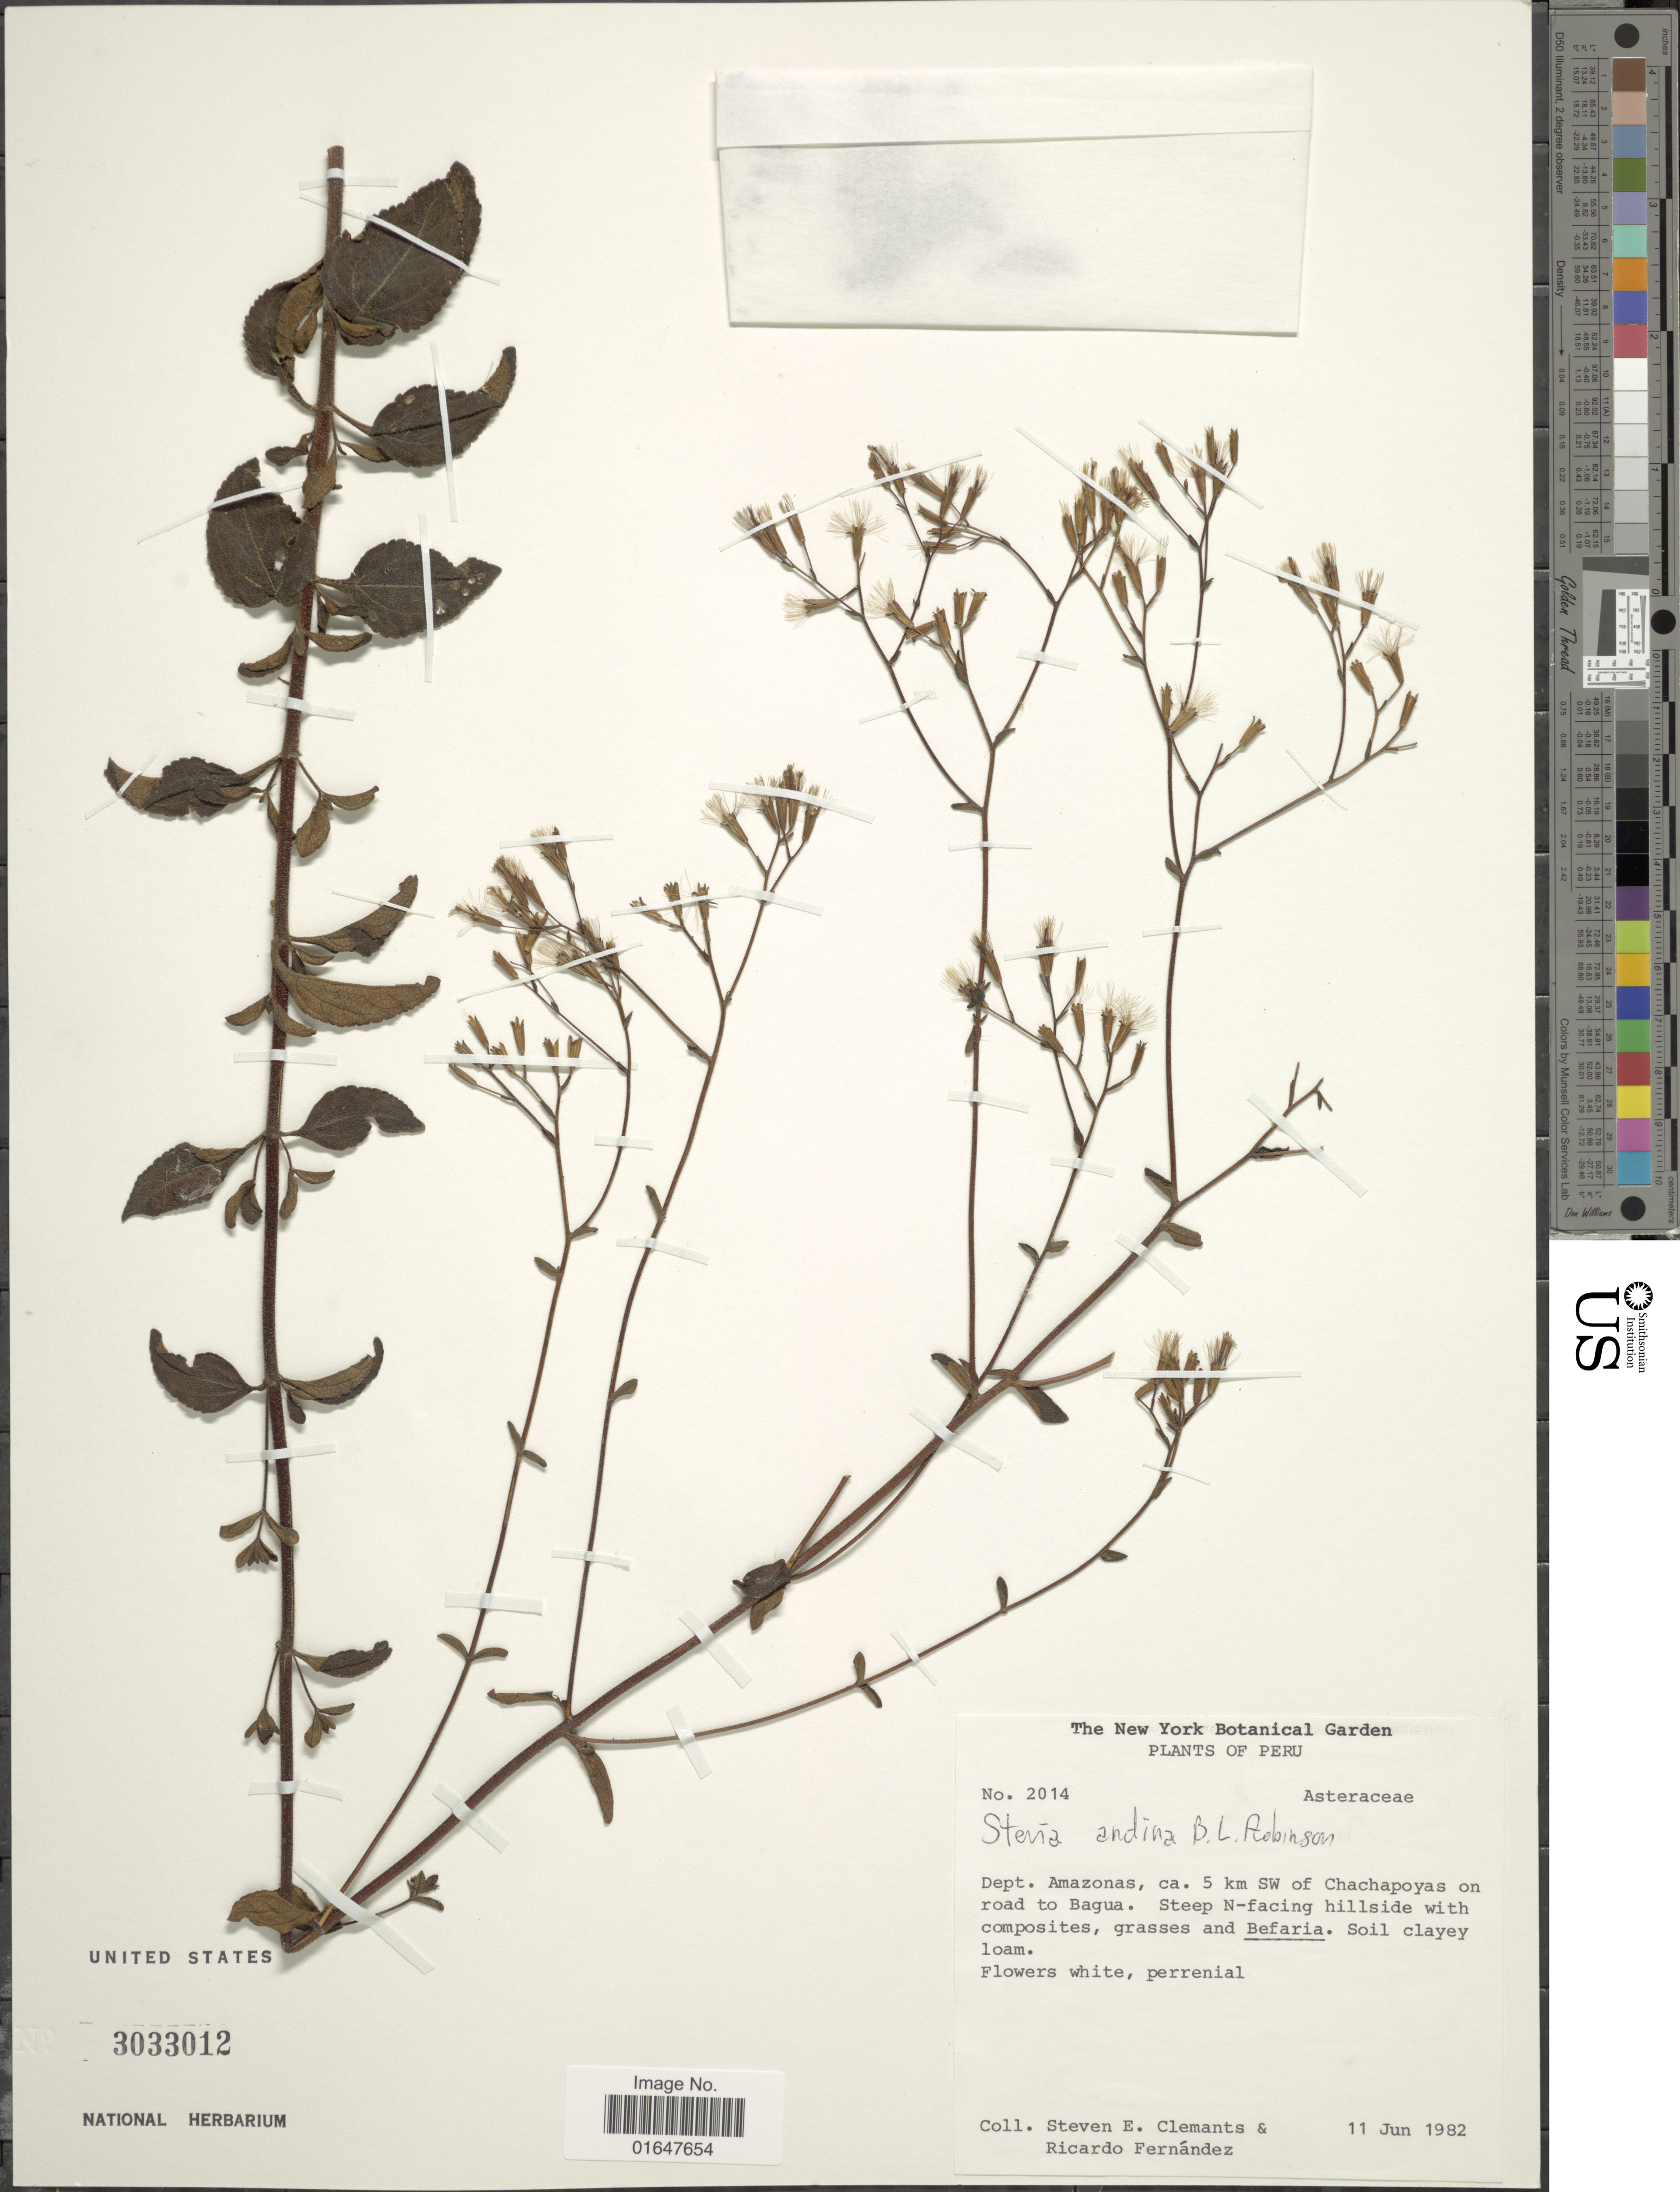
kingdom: Plantae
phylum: Tracheophyta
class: Magnoliopsida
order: Asterales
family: Asteraceae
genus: Stevia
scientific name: Stevia andina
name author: B.L. Rob.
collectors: S. Clemants & R. Fernández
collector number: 2014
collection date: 1982-06-11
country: Peru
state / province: Amazonas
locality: Ca 5 km SW of Chachapoyas on road to Bagua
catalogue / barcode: US 3033012